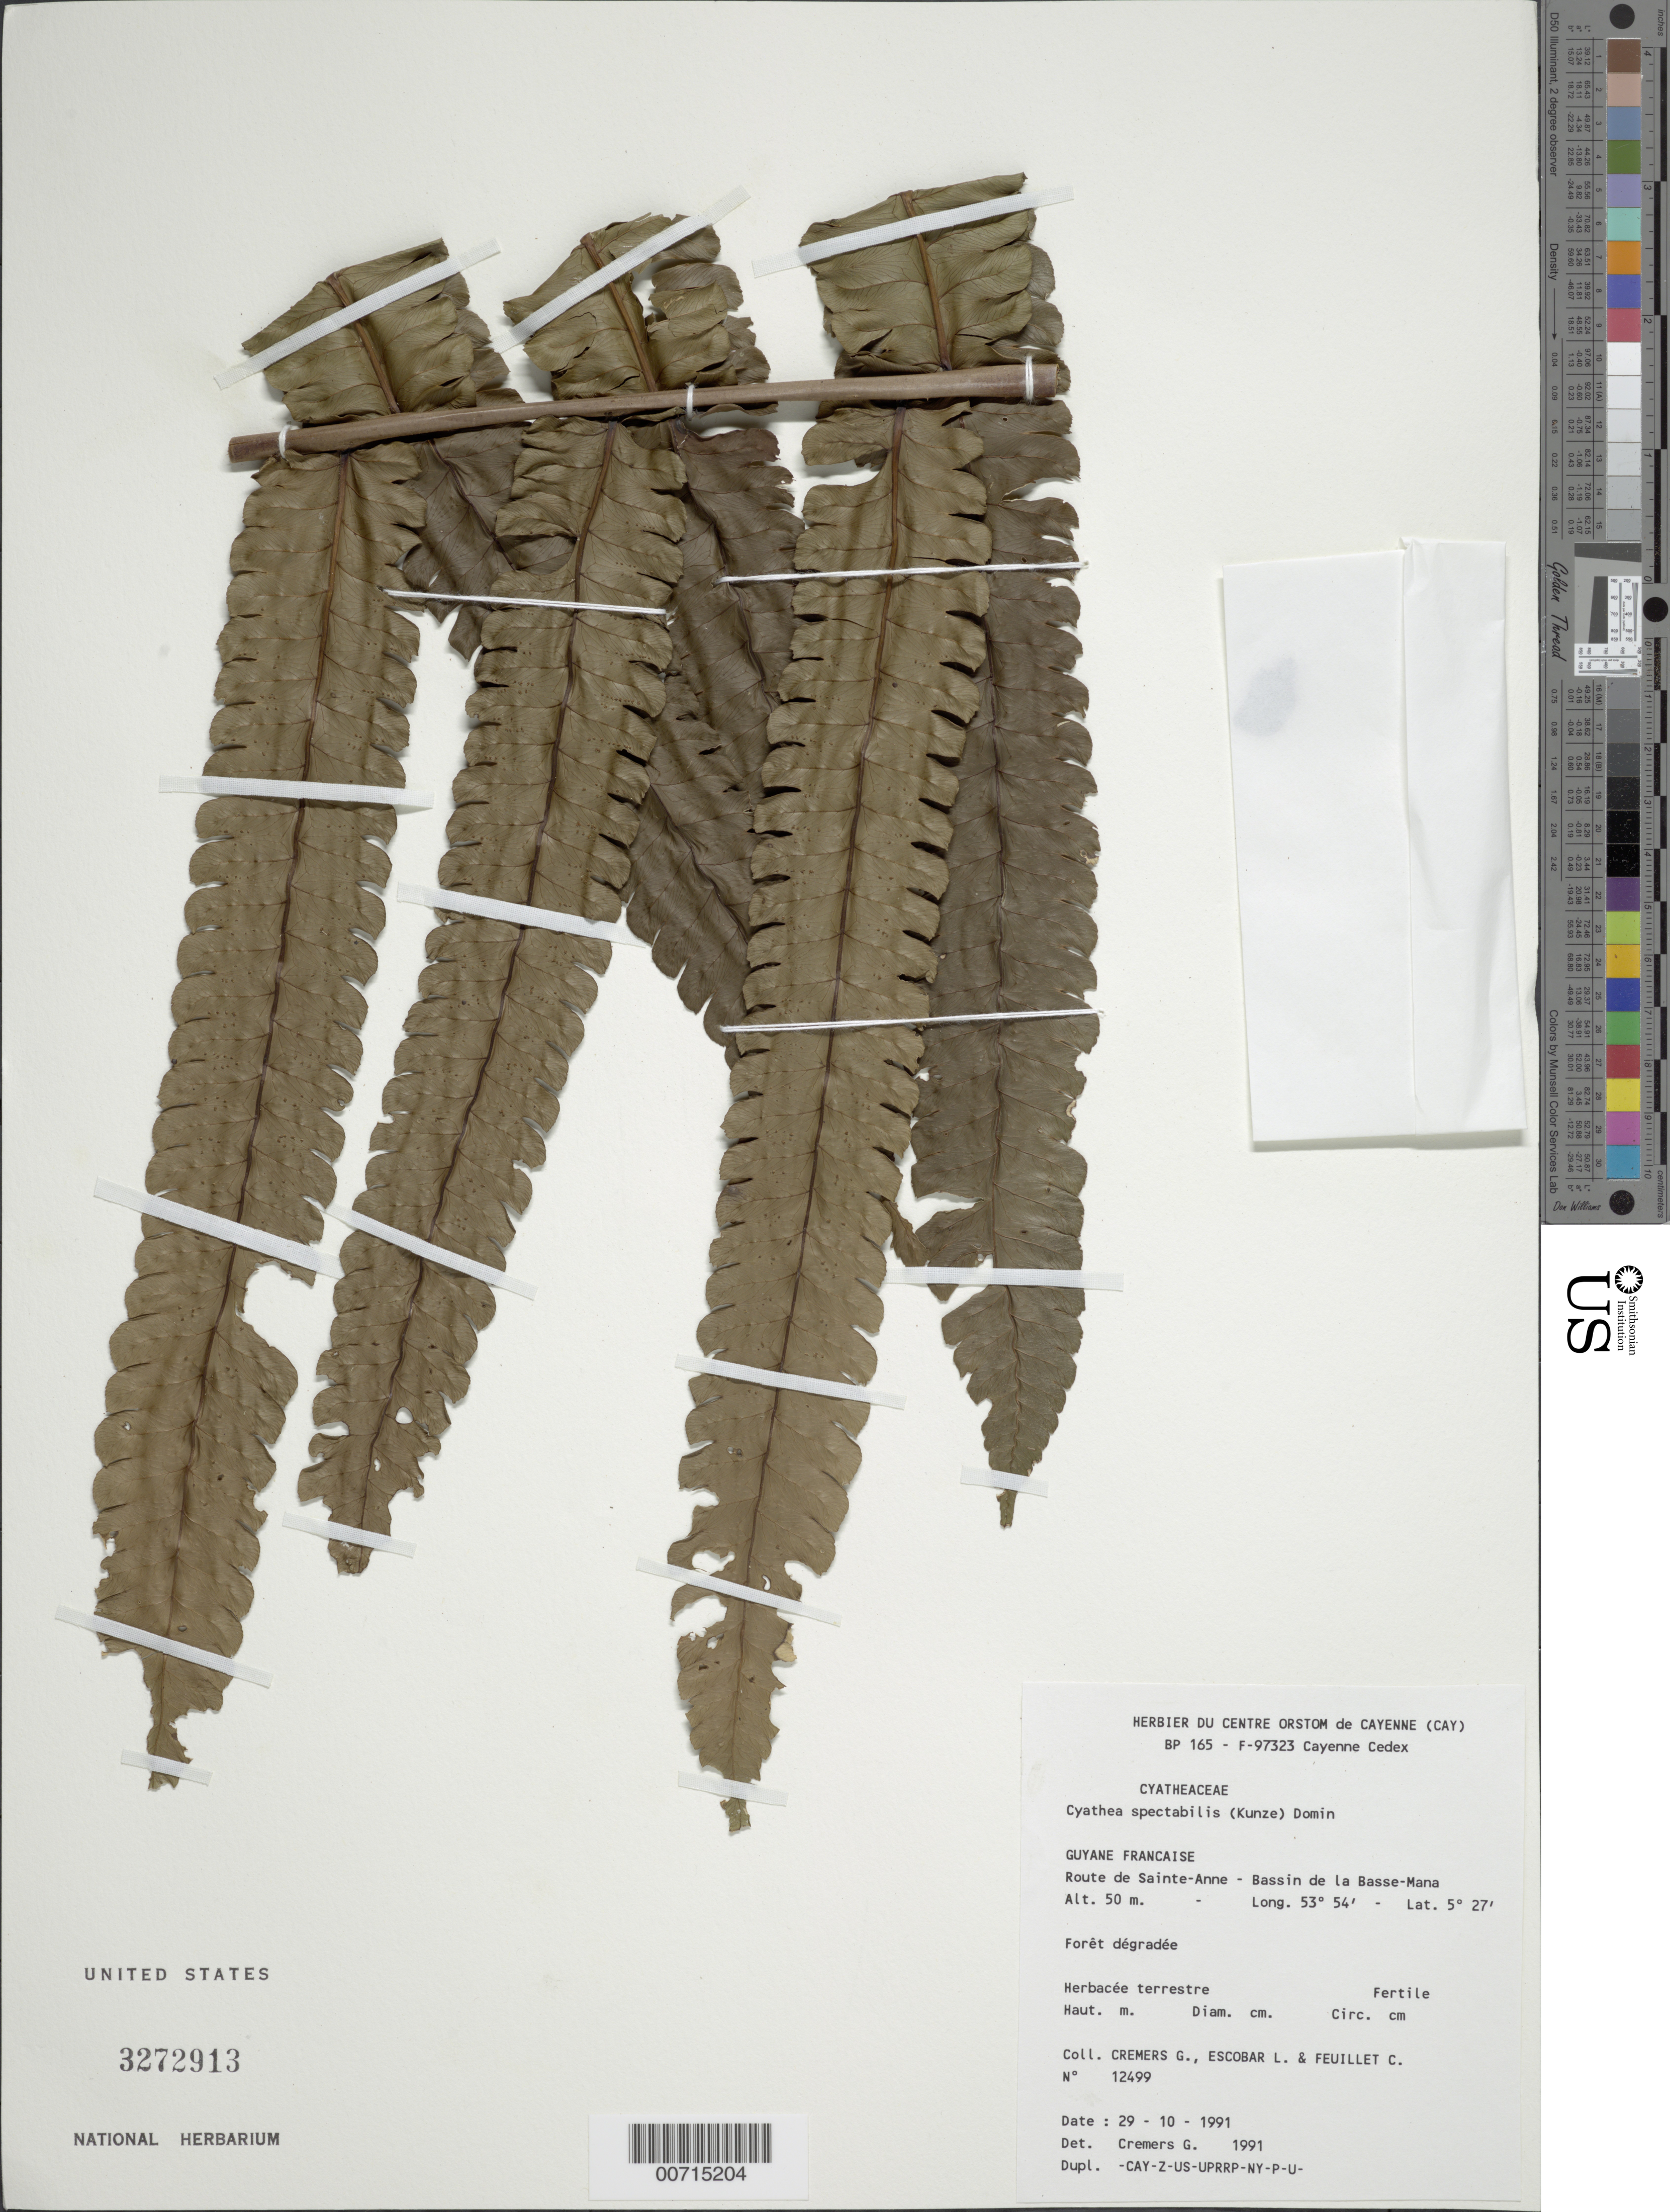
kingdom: Plantae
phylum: Tracheophyta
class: Polypodiopsida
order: Cyatheales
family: Cyatheaceae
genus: Cyathea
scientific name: Cyathea spectabilis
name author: (Kunze) Domin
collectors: G. Cremers, L. Escobar & C. Feuillet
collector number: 12499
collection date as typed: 20-Oct-91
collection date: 1991-10-20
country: French Guiana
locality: Route de Sainte-Anne, Bassin de la Basse-Mana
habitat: Disturbed forest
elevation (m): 50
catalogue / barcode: US 3272913